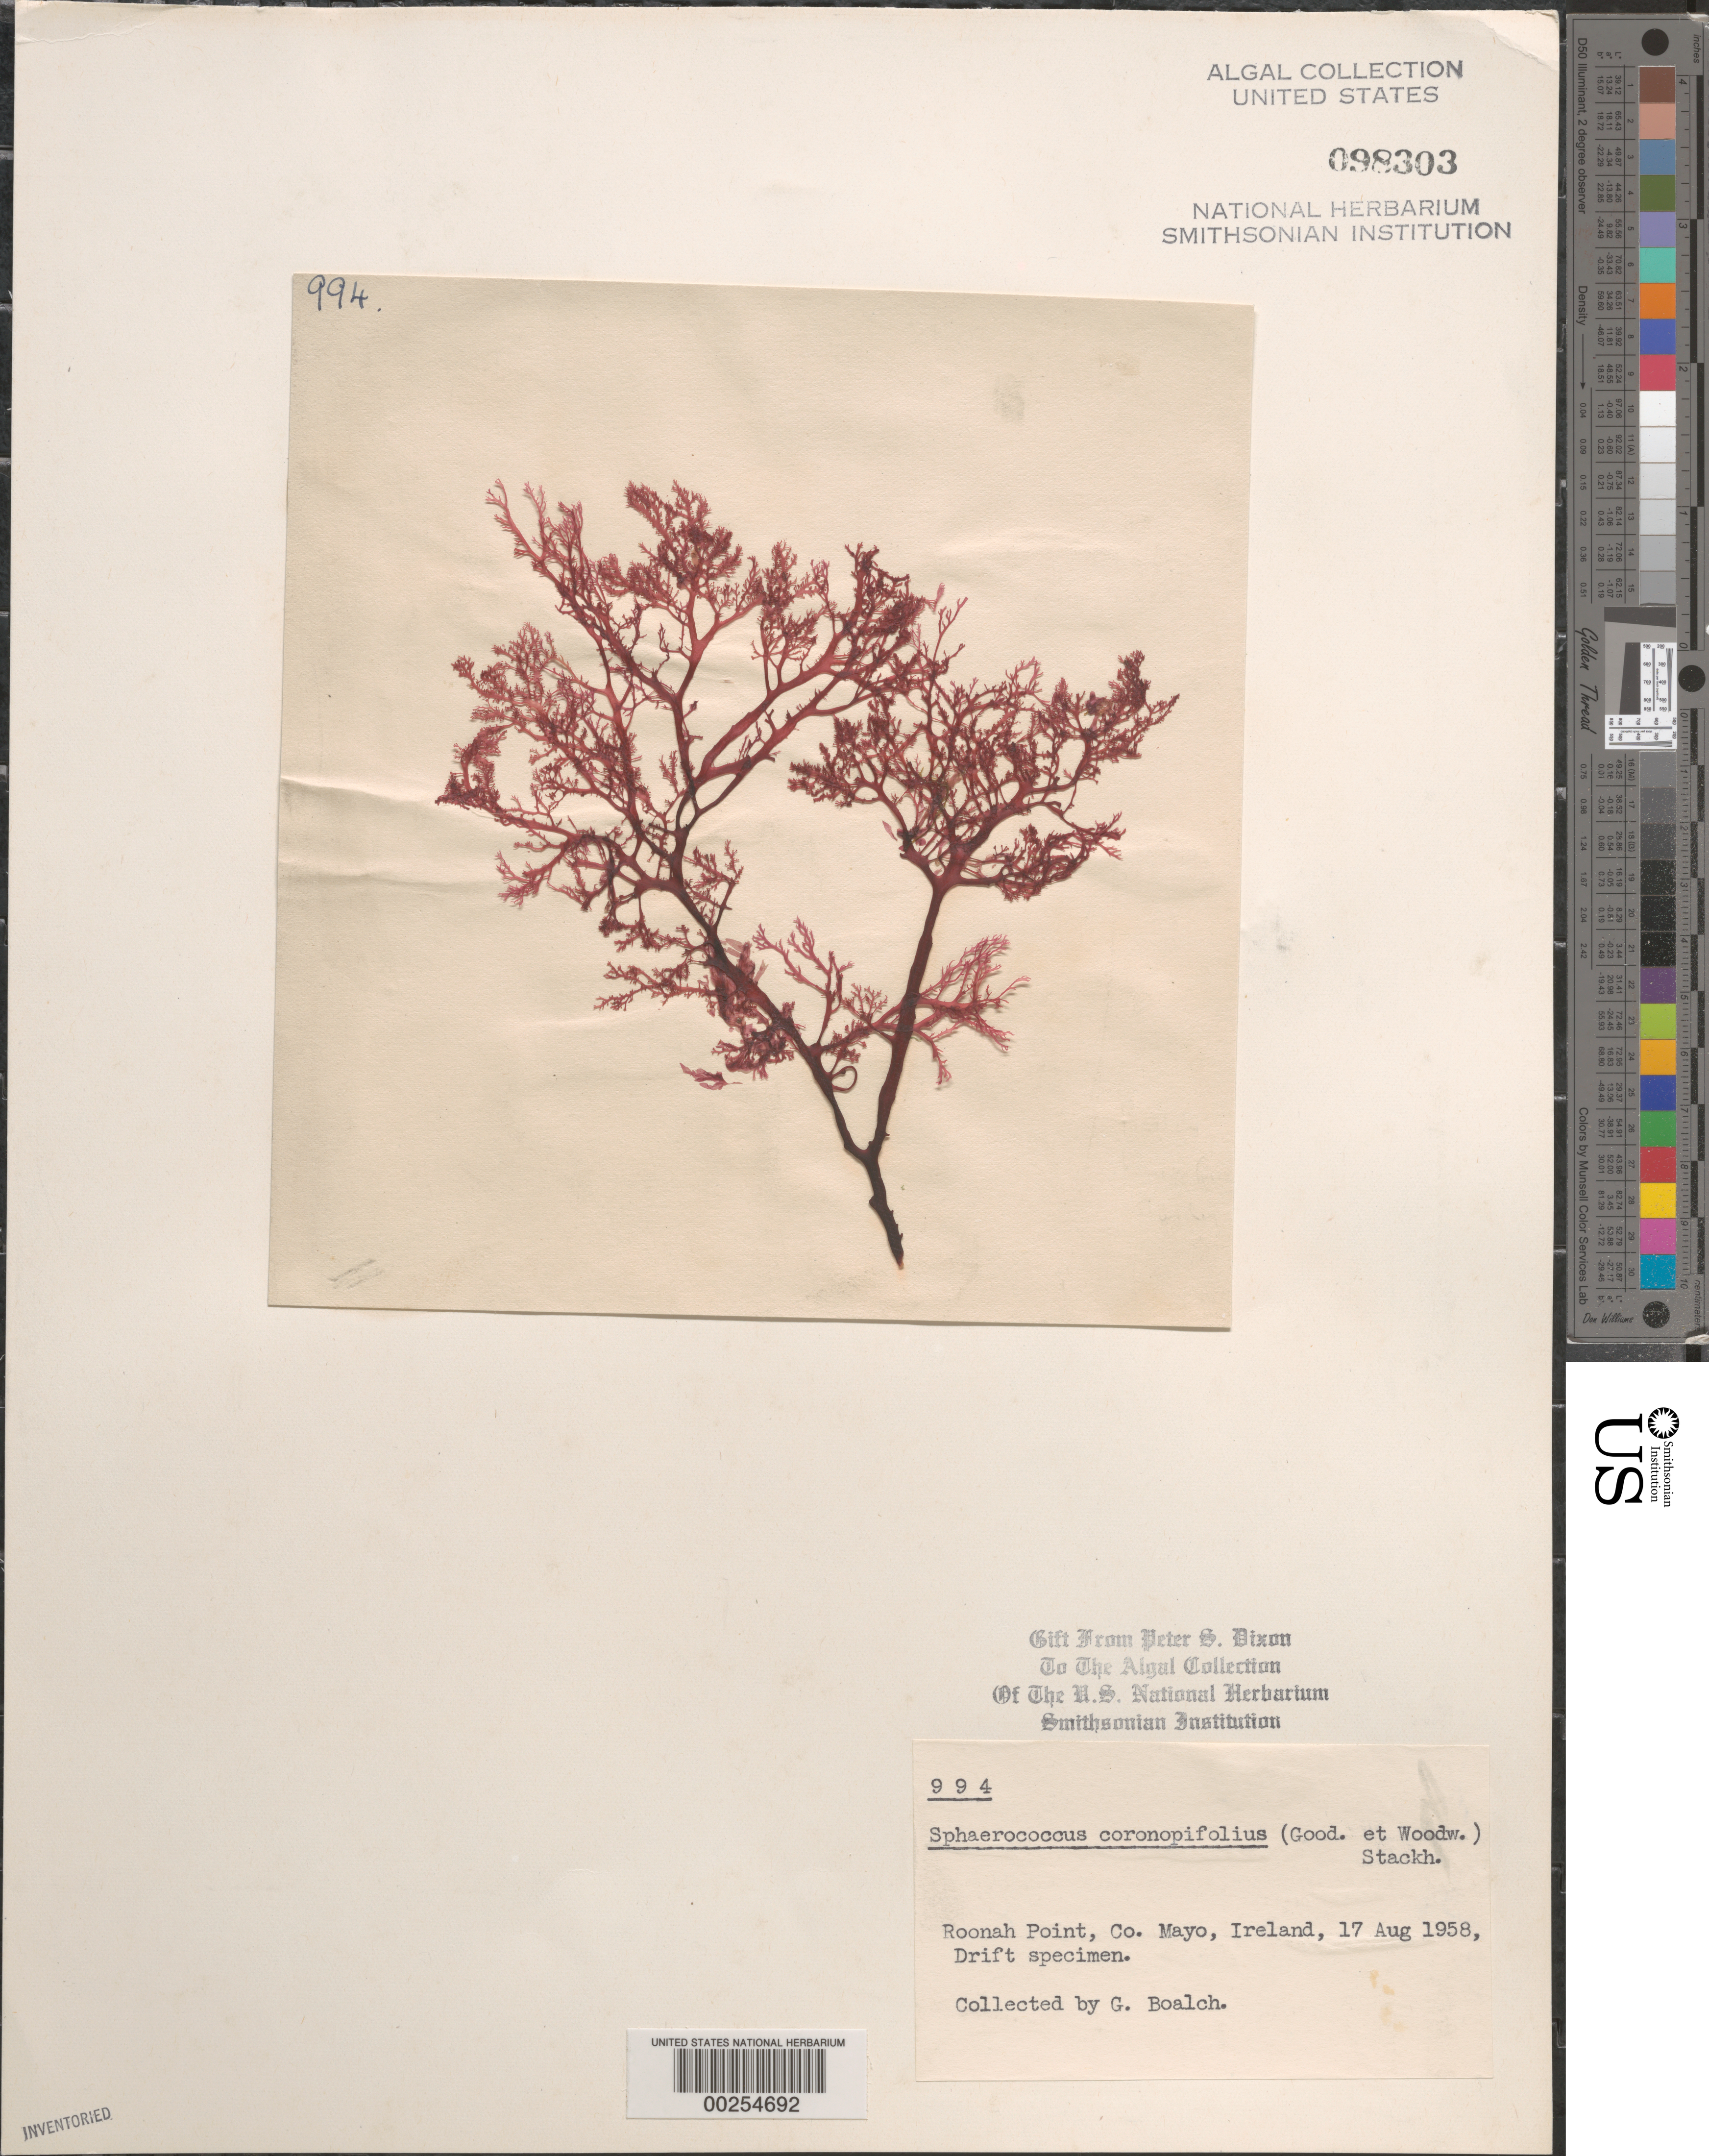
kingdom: Plantae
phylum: Rhodophyta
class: Florideophyceae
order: Gigartinales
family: Sphaerococcaceae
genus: Sphaerococcus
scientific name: Sphaerococcus coronopifolius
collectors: G. Boalch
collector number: PSD 994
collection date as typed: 17 Aug 1958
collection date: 1958-08-17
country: Ireland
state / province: Connaught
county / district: Mayo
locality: Roonah Point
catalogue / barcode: US 98303